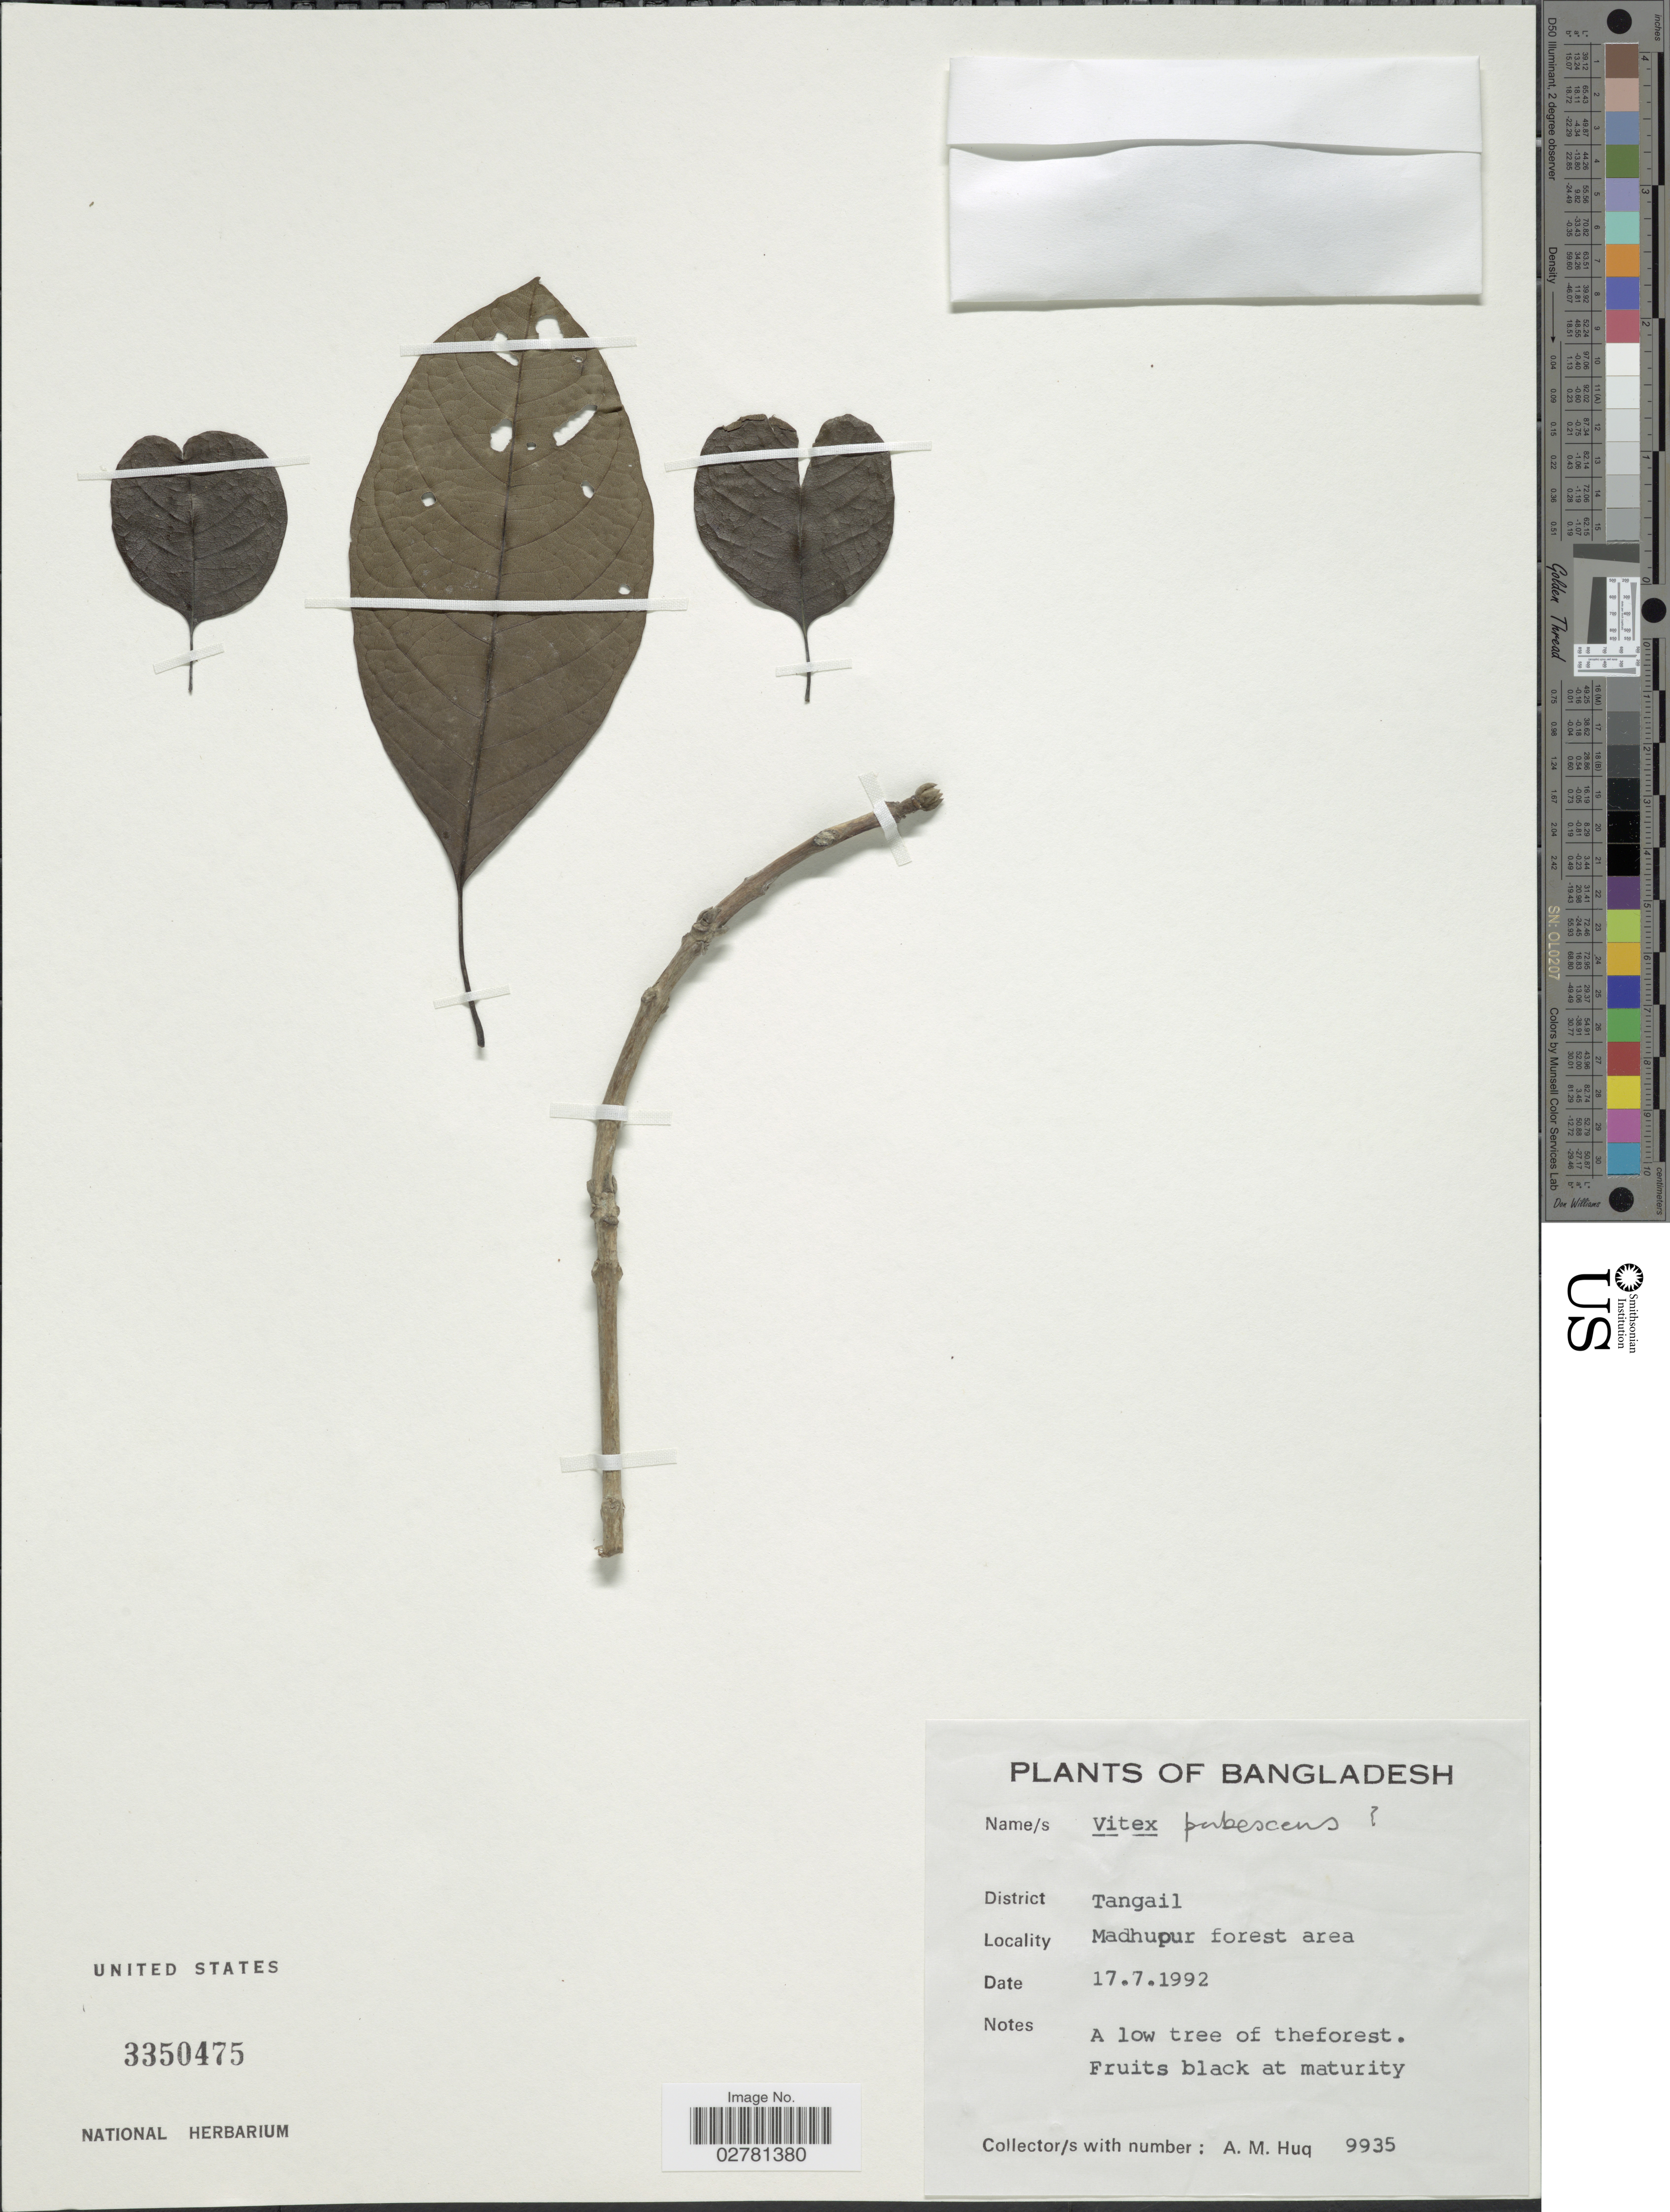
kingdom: Plantae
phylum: Tracheophyta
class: Magnoliopsida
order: Lamiales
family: Lamiaceae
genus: Vitex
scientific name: Vitex pinnata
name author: L.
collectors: A. M. Huq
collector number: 9935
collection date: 1992-07-17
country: Bangladesh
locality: District Tangail. Madhupur forest area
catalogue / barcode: US 3350475